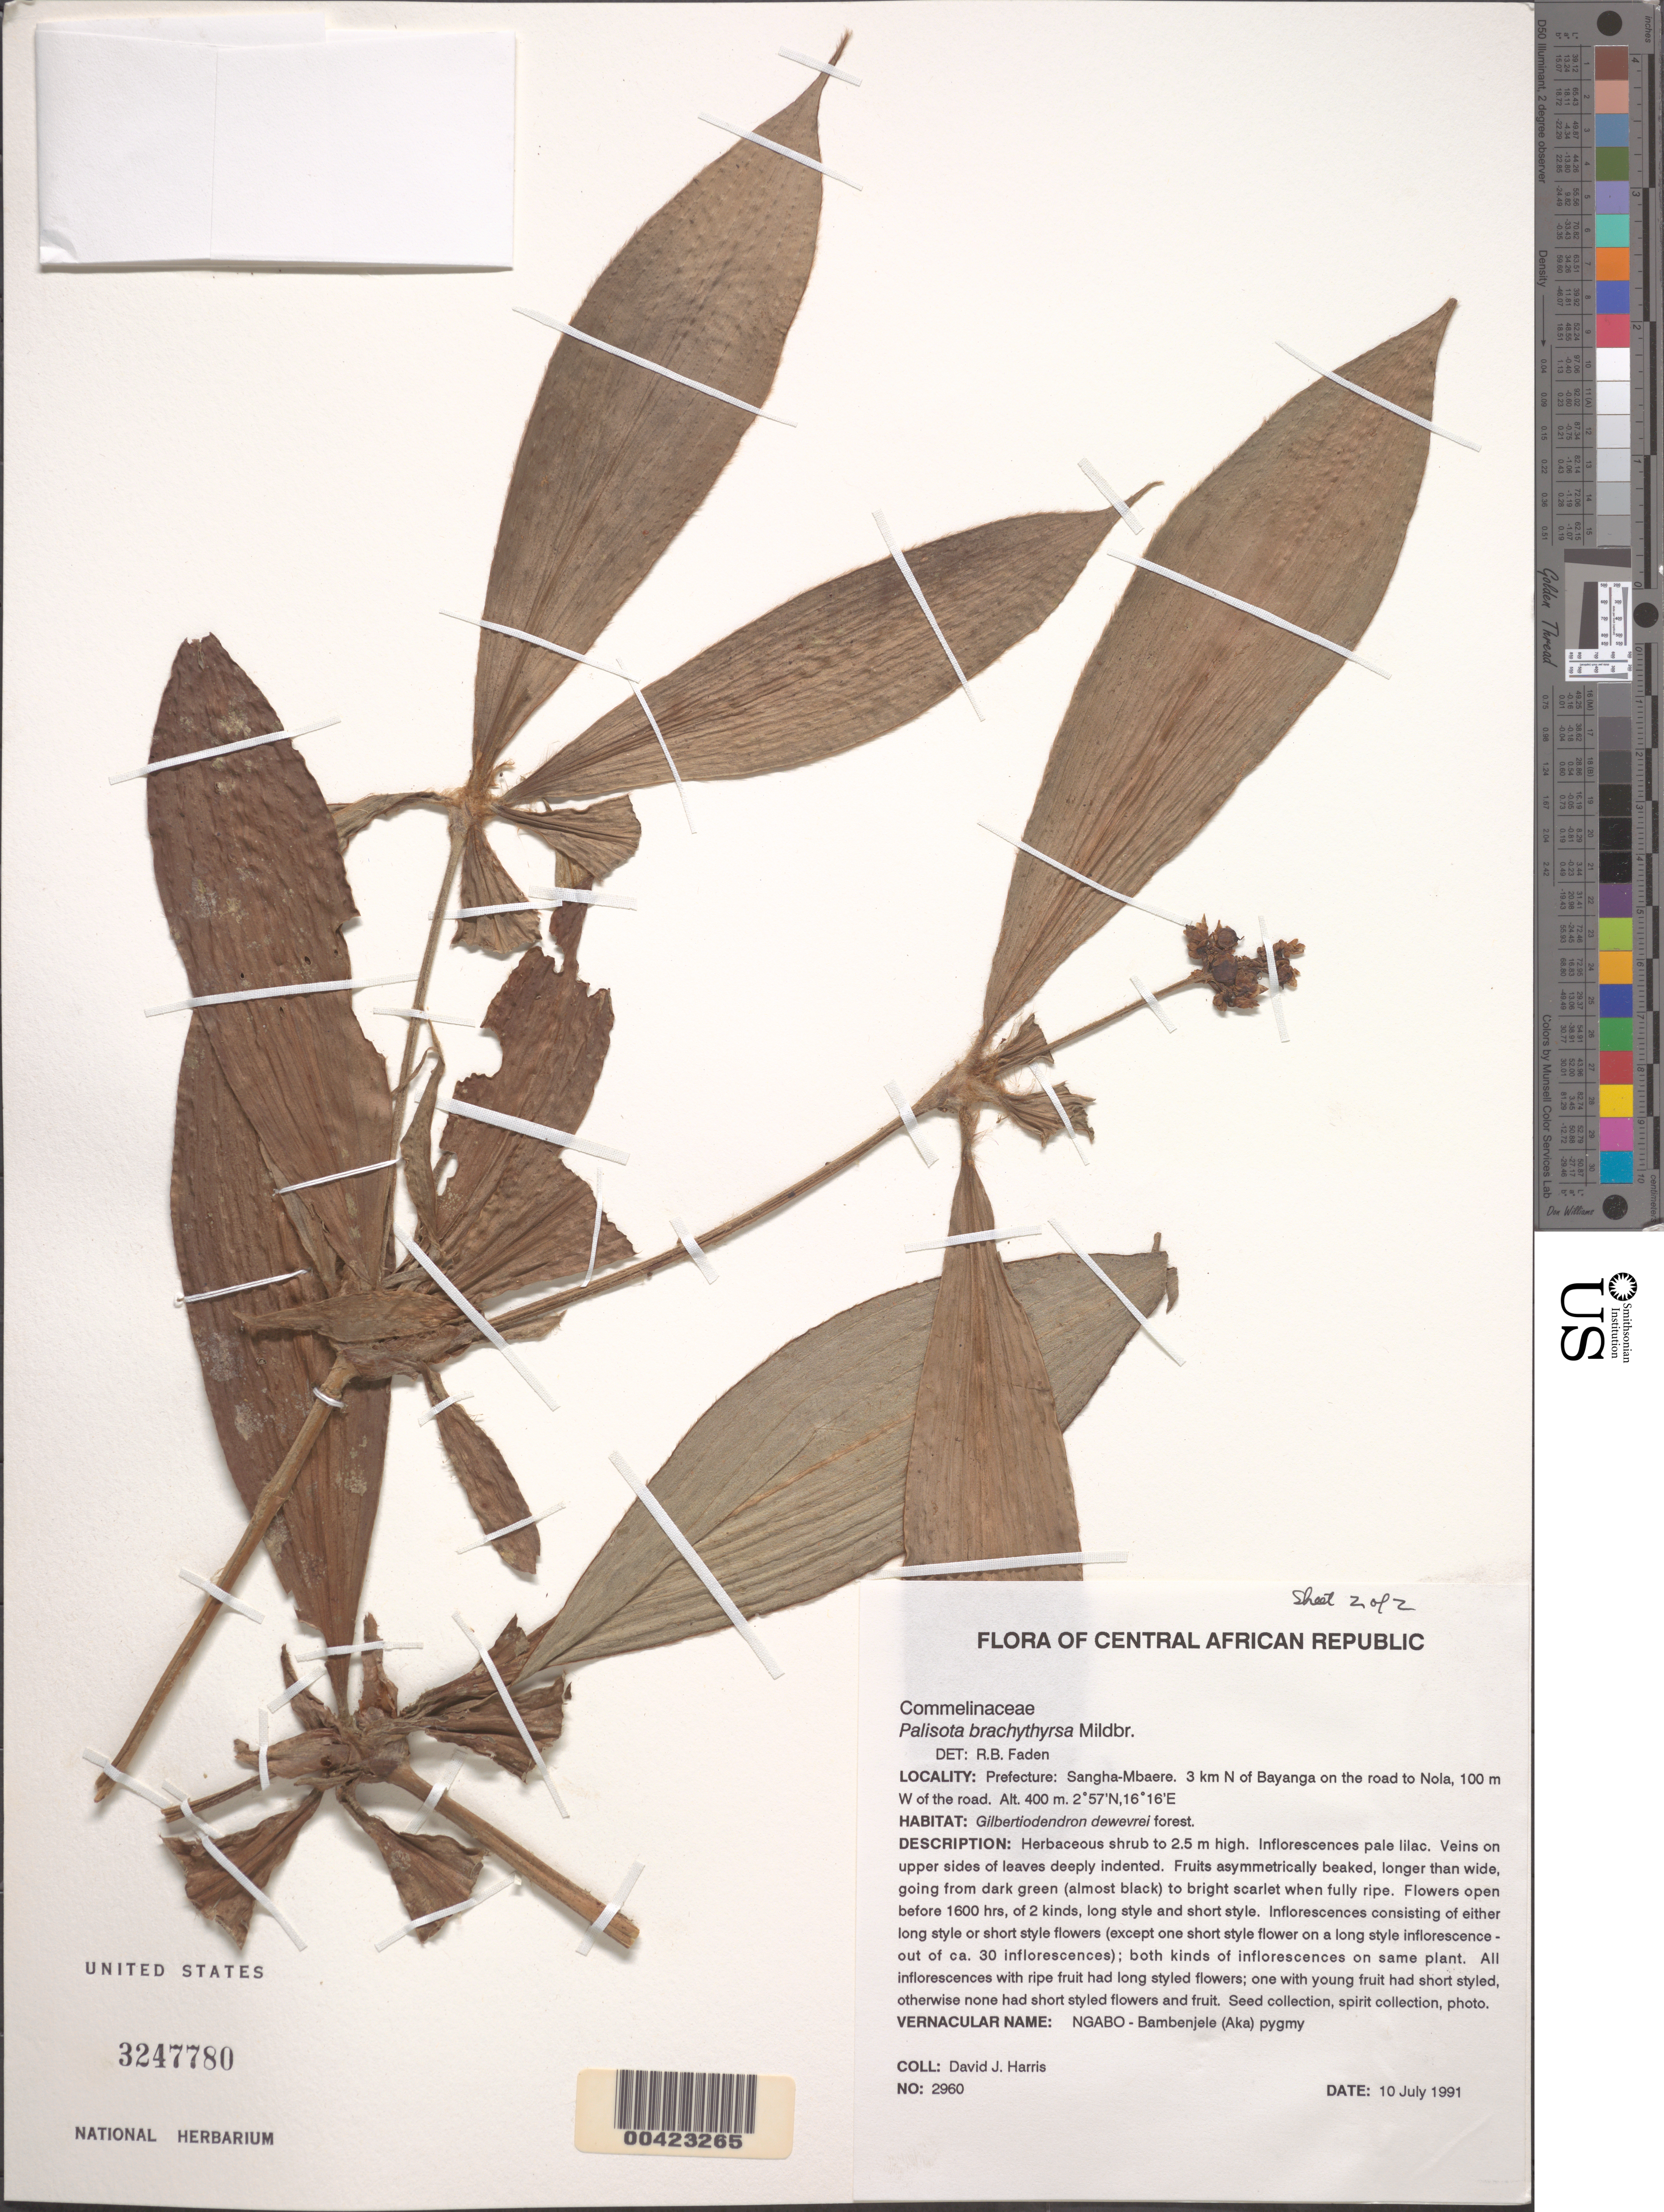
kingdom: Plantae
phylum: Tracheophyta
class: Liliopsida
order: Commelinales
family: Commelinaceae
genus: Palisota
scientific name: Palisota brachythyrsa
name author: Mildbr.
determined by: Faden, Robert B., (US), Smithsonian Institution - National Museum of Natural History (UNITED STATES)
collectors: D. J. Harris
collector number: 2960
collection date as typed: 10 Jul 1991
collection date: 1991-07-10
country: Central African Republic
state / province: Sangha-Mbaere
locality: Sangha-mbaere, N of Bayanga on road to Nola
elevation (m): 400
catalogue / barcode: US 3247780